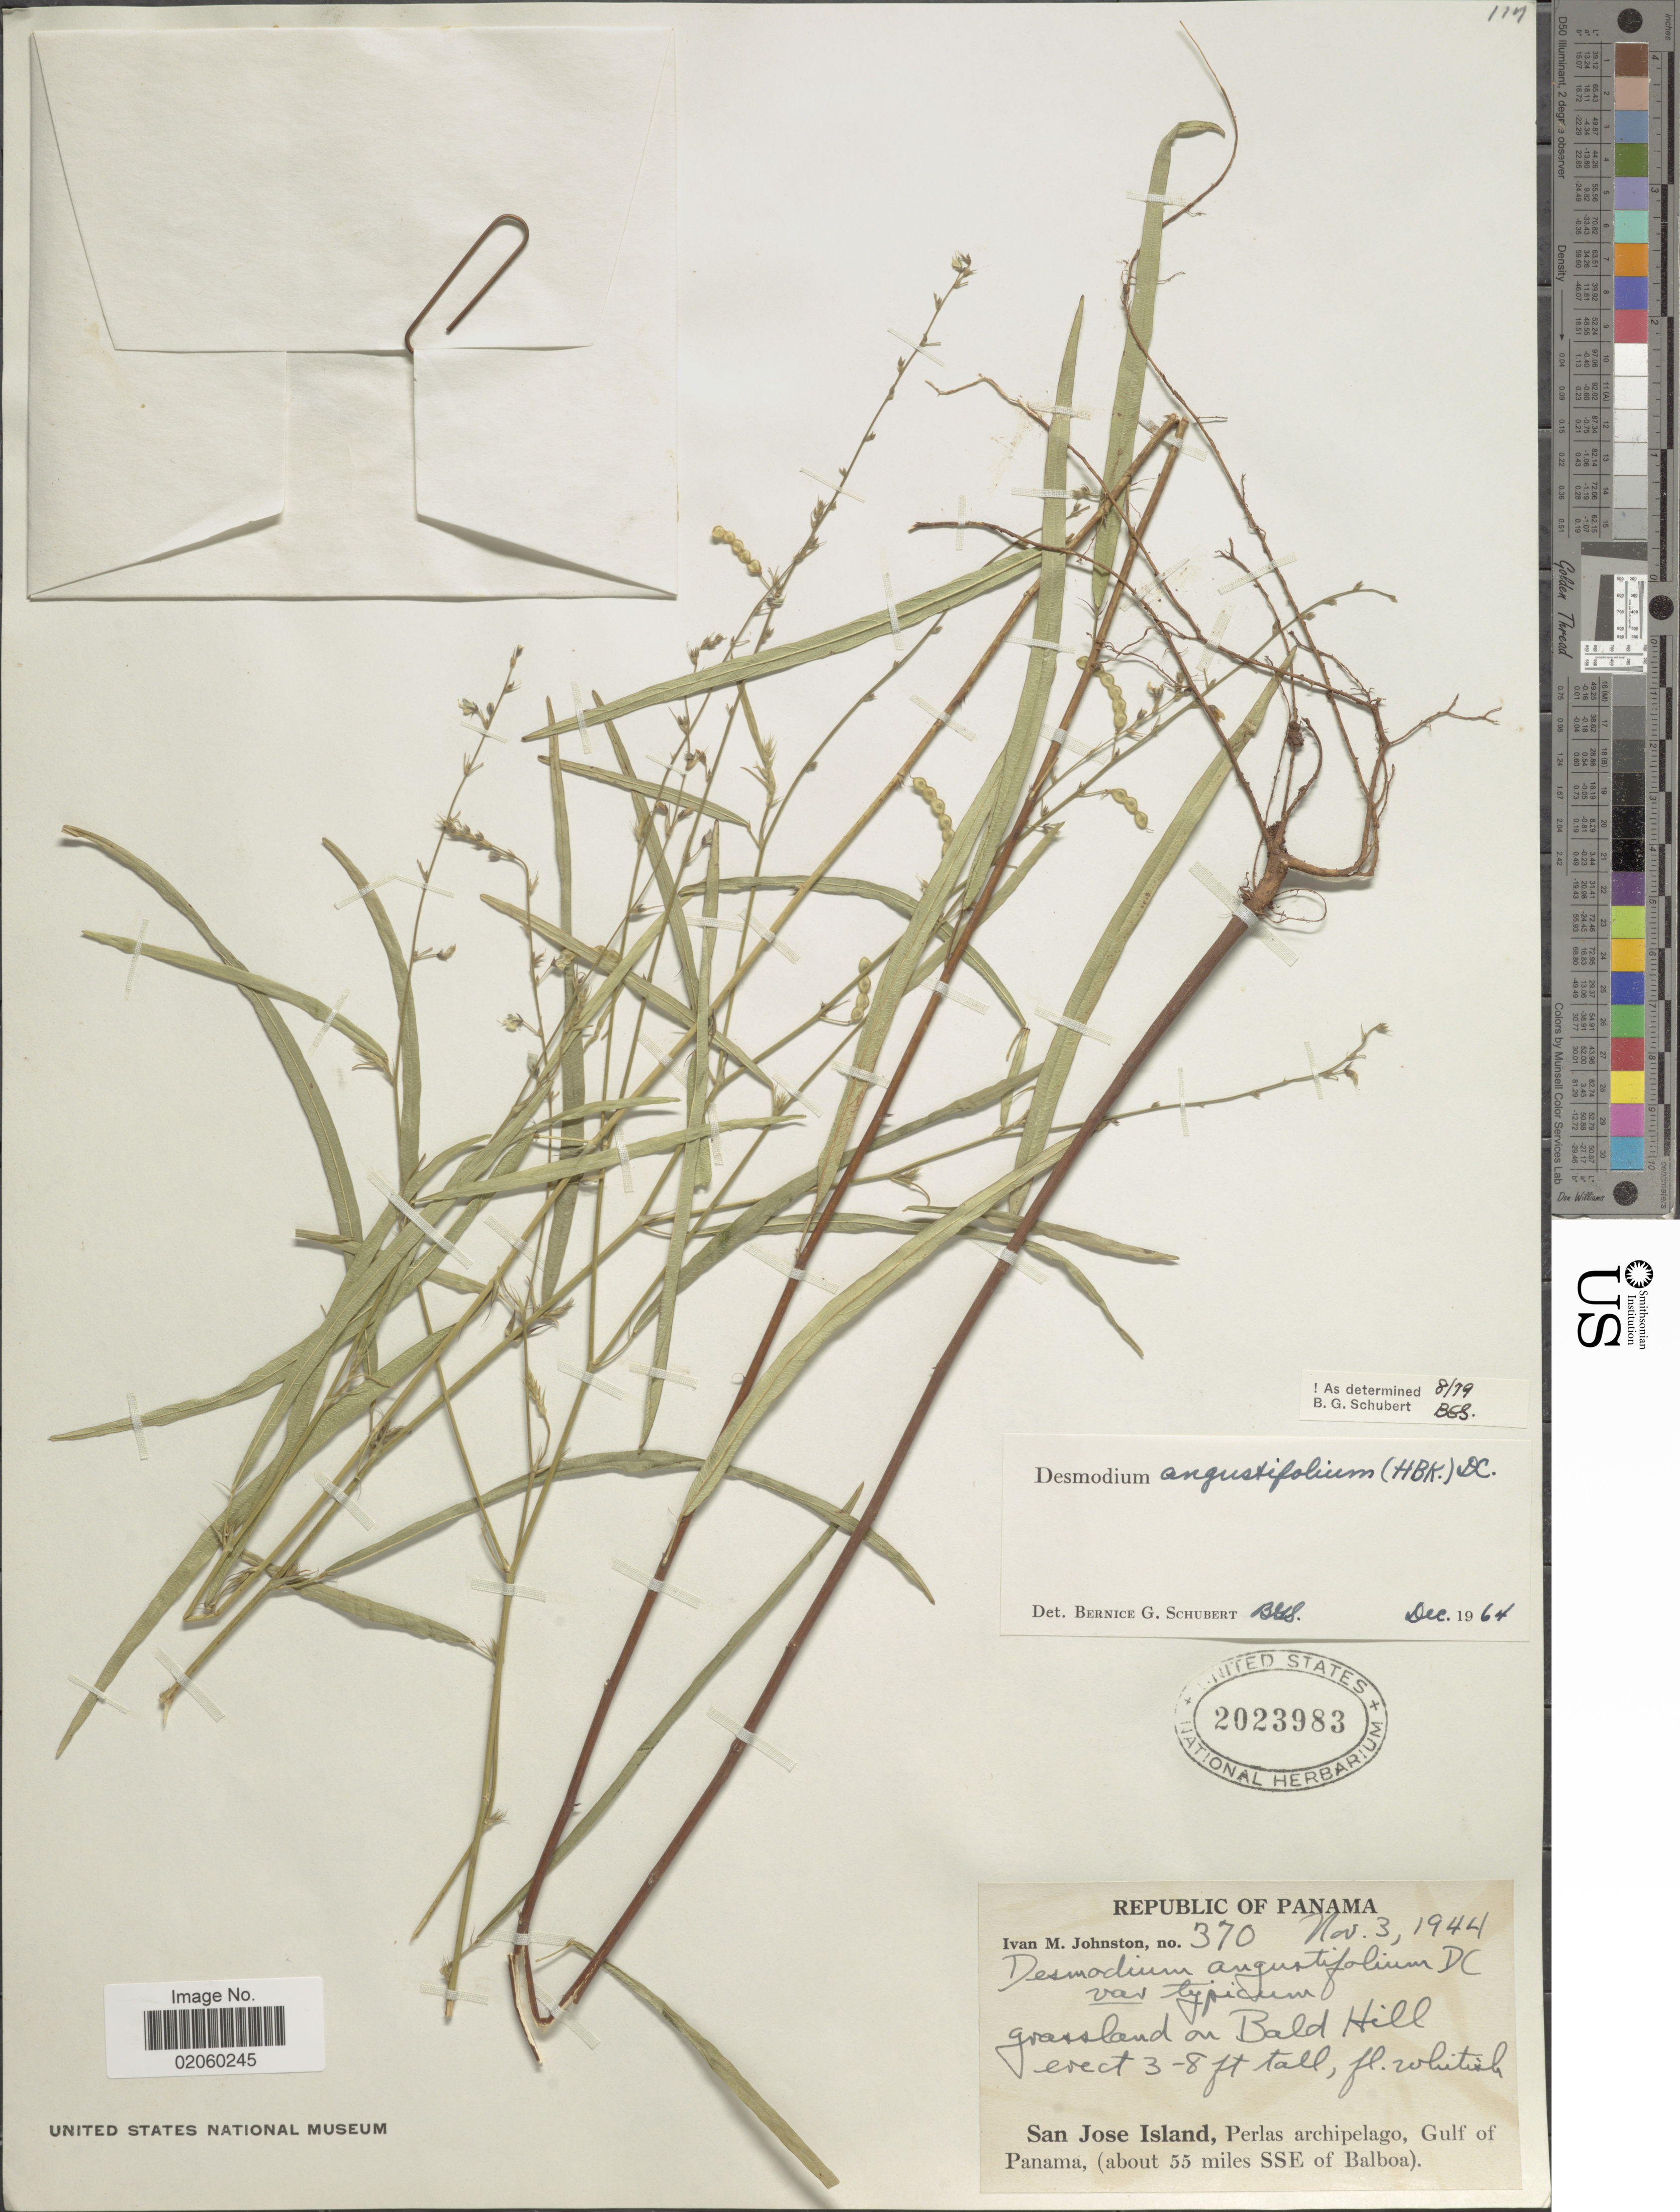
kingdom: Plantae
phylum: Tracheophyta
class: Magnoliopsida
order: Fabales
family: Fabaceae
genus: Desmodium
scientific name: Desmodium angustifolium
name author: (Kunth) DC.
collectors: I.M. Johnston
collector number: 370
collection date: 1944-11-03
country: Panama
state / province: Panamá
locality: San Jose Island, Perlas Archipelago, Gulf of Panama (about 5 miles SSE of Balboa)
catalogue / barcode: US 2023983